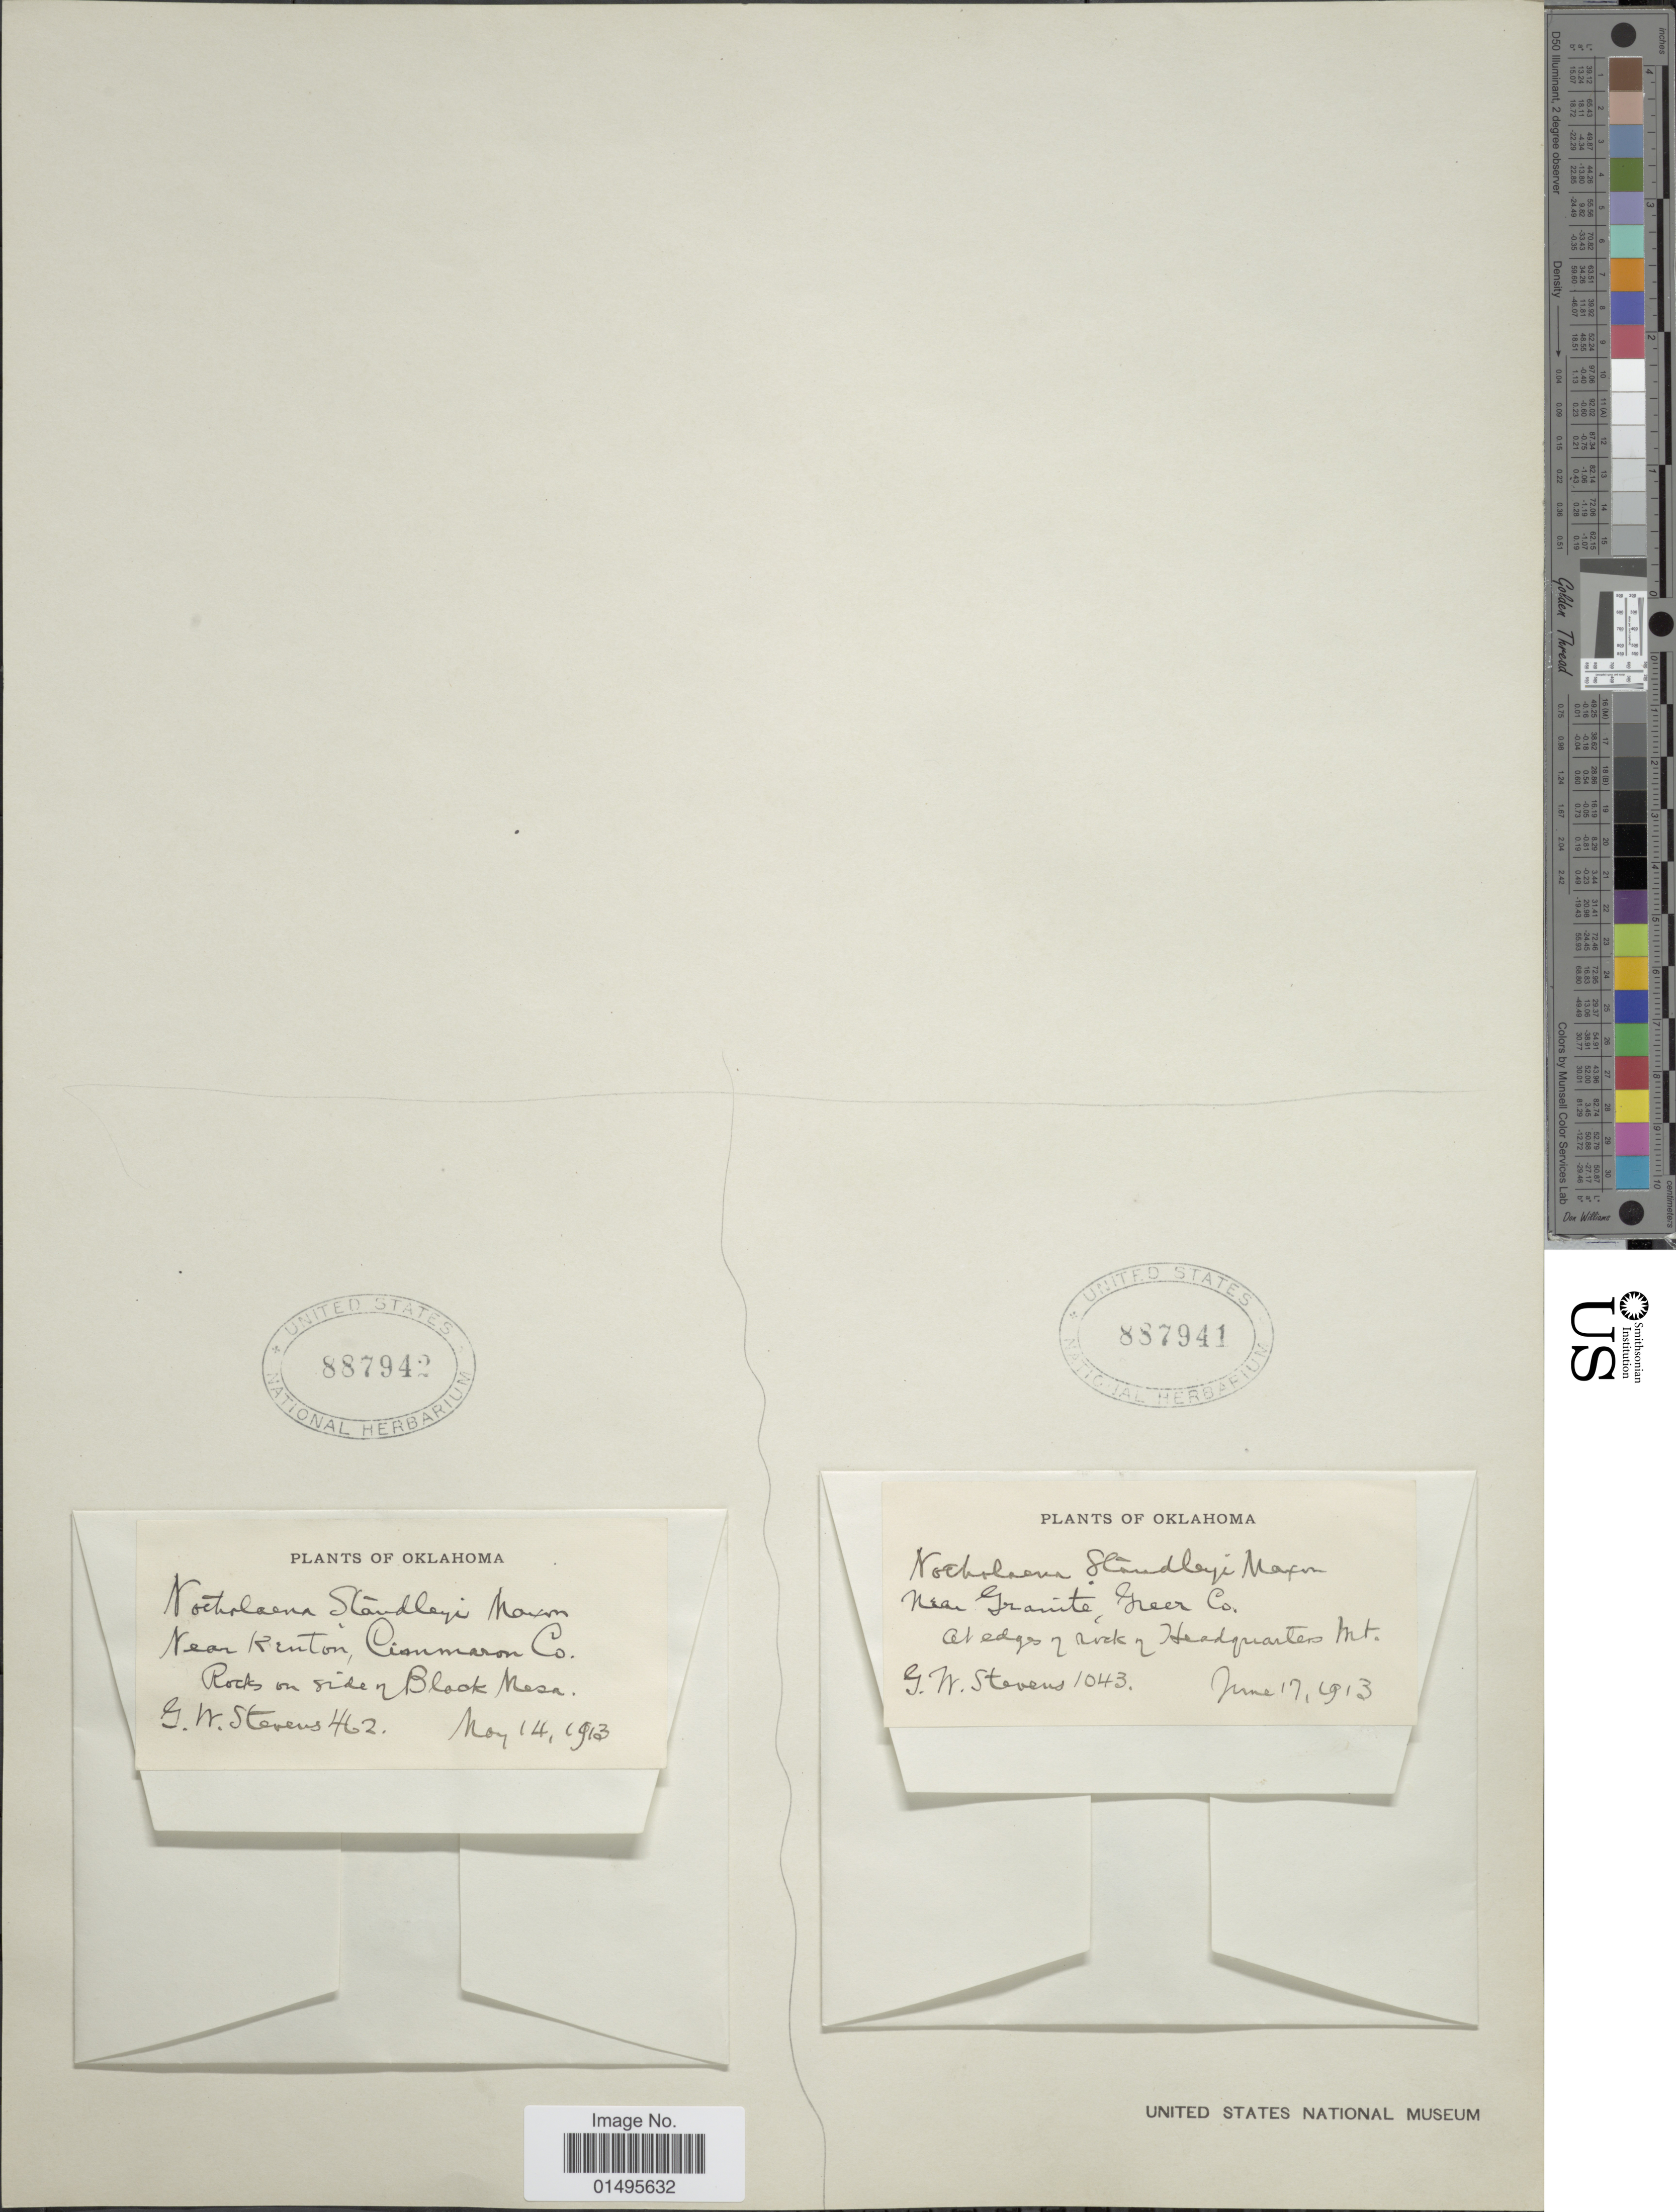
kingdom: Plantae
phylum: Tracheophyta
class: Polypodiopsida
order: Polypodiales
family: Pteridaceae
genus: Notholaena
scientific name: Notholaena standleyi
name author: Maxon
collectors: G. Stevens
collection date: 1913-05-14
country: United States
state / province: Oklahoma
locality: Near Kenton, Cimmaron Co. Rocks on side of Black Mesa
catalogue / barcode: US 887942